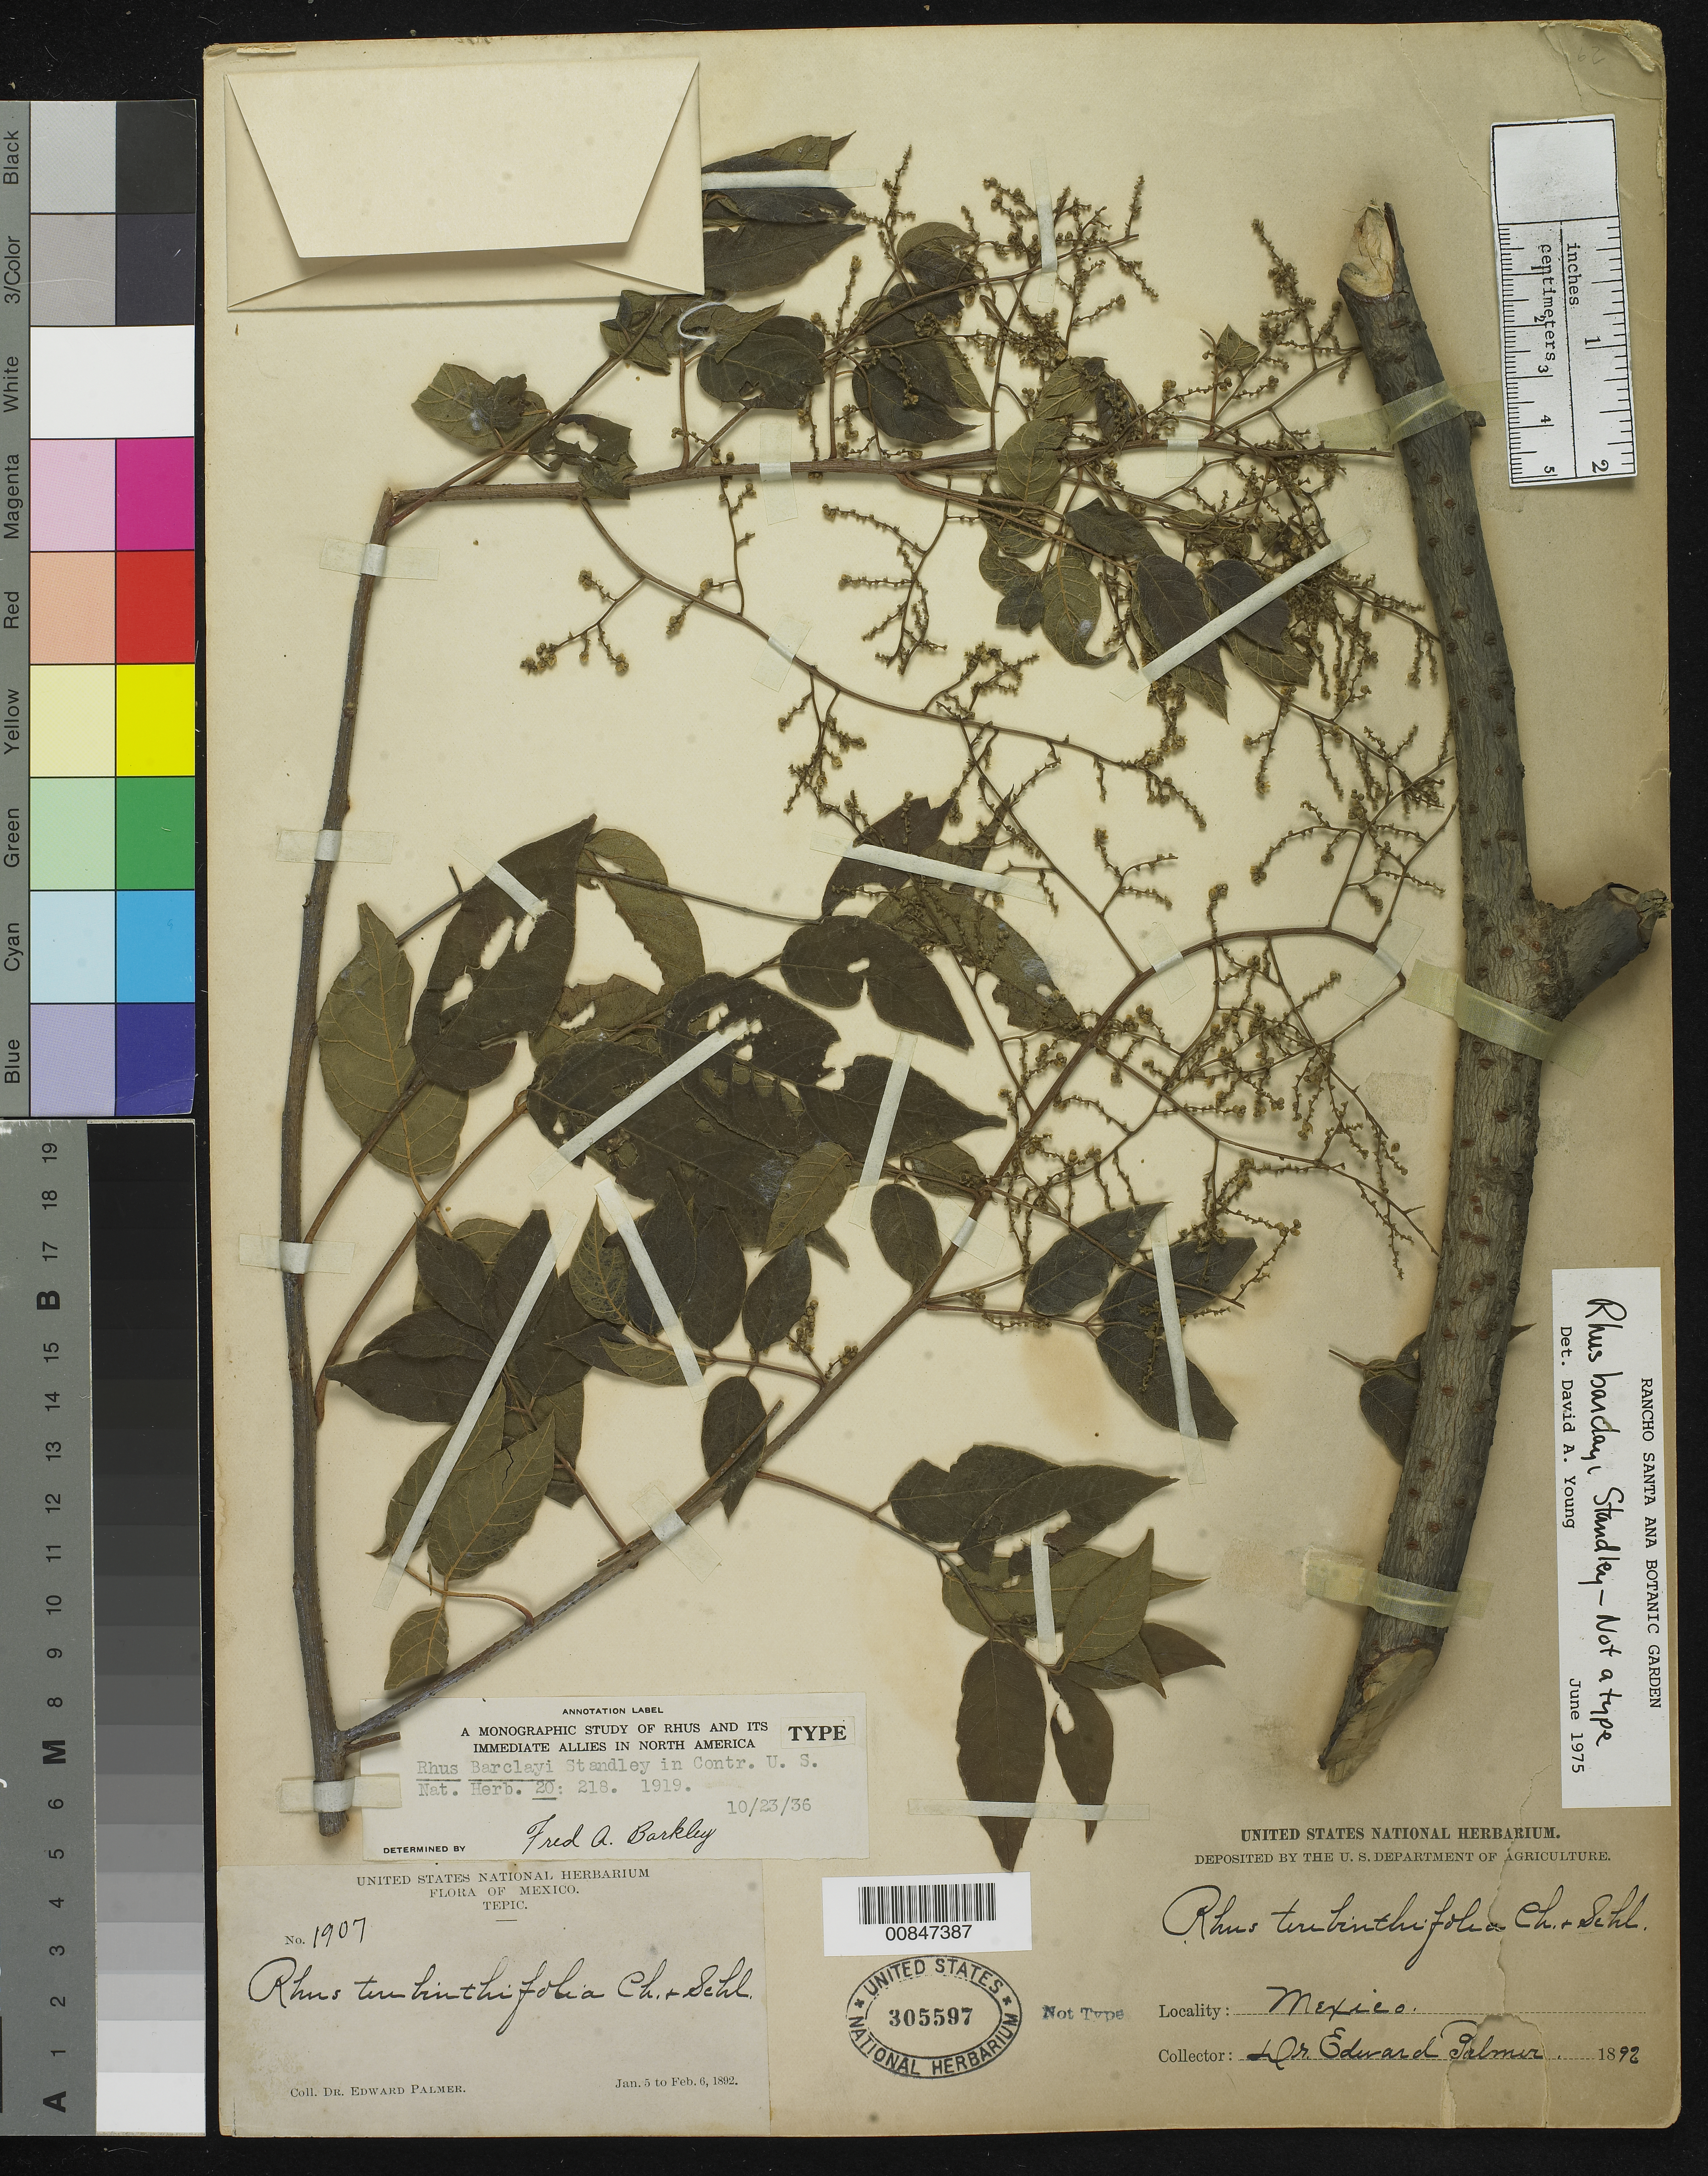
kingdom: Plantae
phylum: Tracheophyta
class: Magnoliopsida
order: Sapindales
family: Anacardiaceae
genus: Rhus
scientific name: Rhus barclayi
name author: (Hemsl.) Standl.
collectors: E. Palmer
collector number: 1907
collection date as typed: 05 Jan 1892 to 06 Feb 1892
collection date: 1892-01-05/1892-02-06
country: Mexico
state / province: Nayarit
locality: Tepic, Nayarit.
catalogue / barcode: US 305597